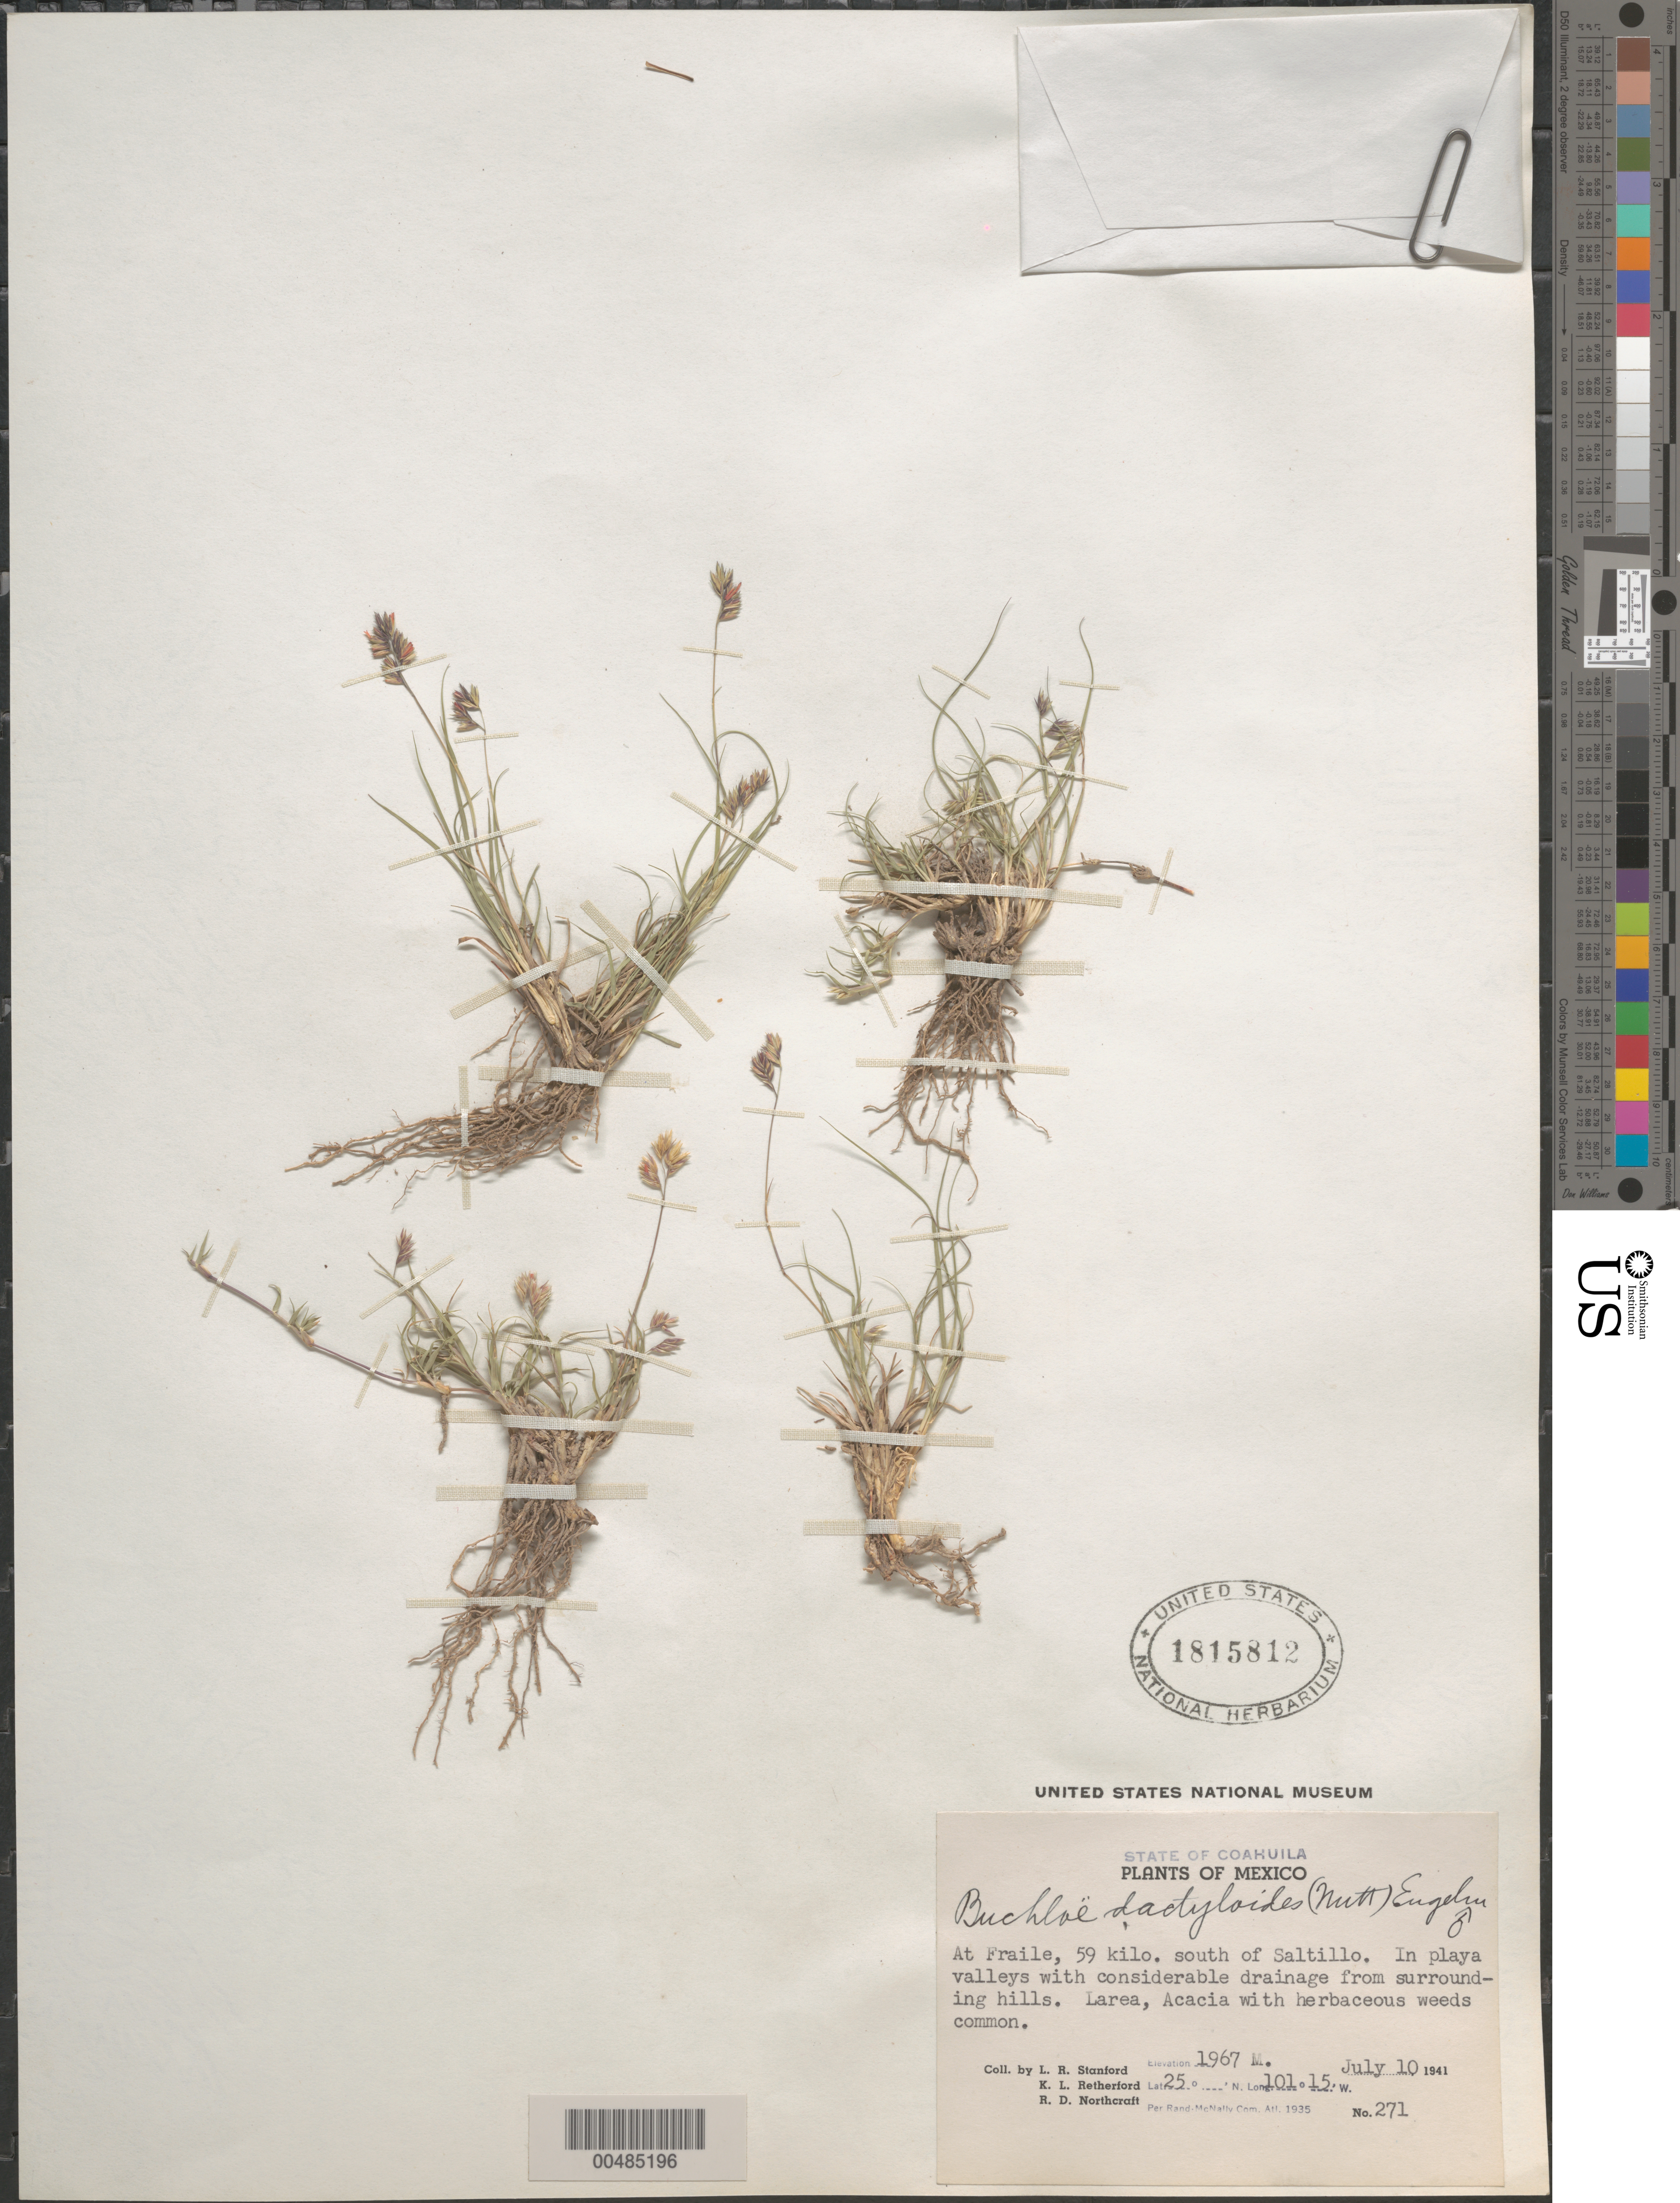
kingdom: Plantae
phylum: Tracheophyta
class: Liliopsida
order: Poales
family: Poaceae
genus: Buchloe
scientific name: Buchloe dactyloides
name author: (Nutt.) Engelm.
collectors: L. R. Stanford, K. Retherford & R. Northcraft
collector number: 271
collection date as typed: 10 Jul 1941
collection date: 1941-07-10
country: Mexico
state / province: Coahuila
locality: At Fraile, 59 km S of Saltillo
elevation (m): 1967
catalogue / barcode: US 1815812